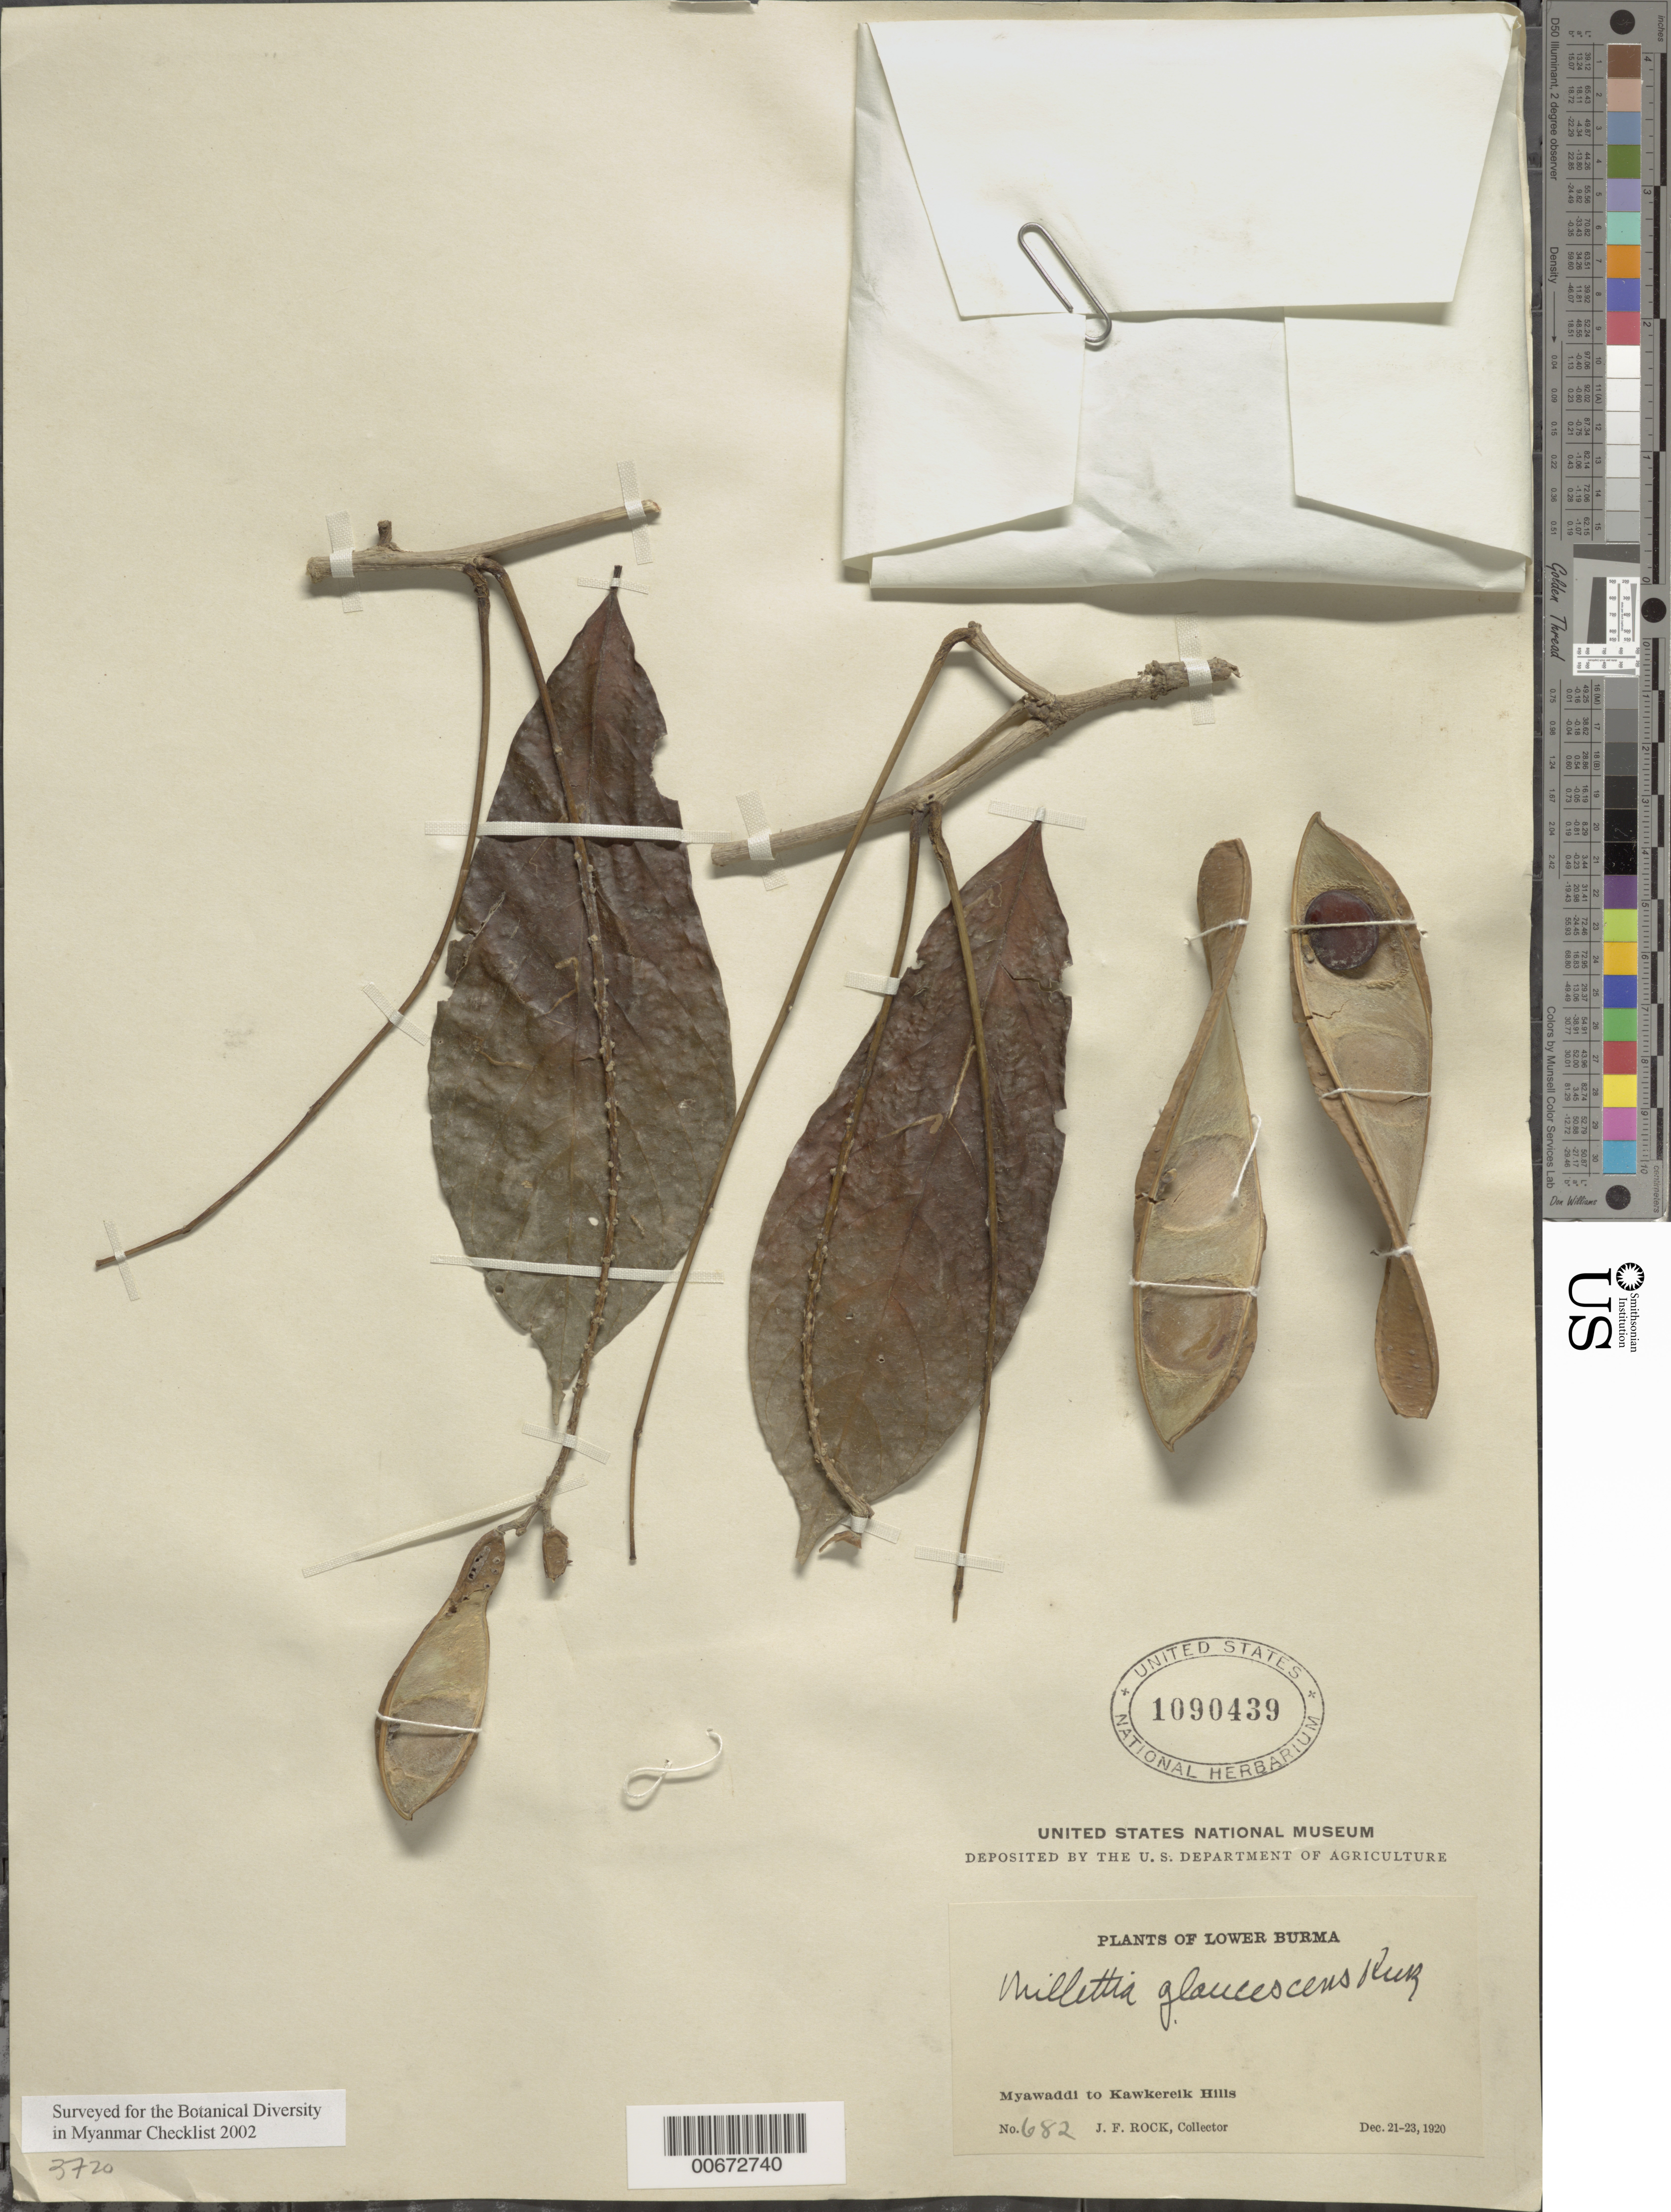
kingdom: Plantae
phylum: Tracheophyta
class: Magnoliopsida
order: Fabales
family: Fabaceae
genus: Millettia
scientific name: Millettia glaucescens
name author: Kurz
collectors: J. F. Rock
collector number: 682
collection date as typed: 21 Dec 1920 to 23 Dec 1920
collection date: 1920-12-21/1920-12-23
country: Myanmar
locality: Lower Burma, Myawaddi to Kawkereik Hills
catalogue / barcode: US 1090439